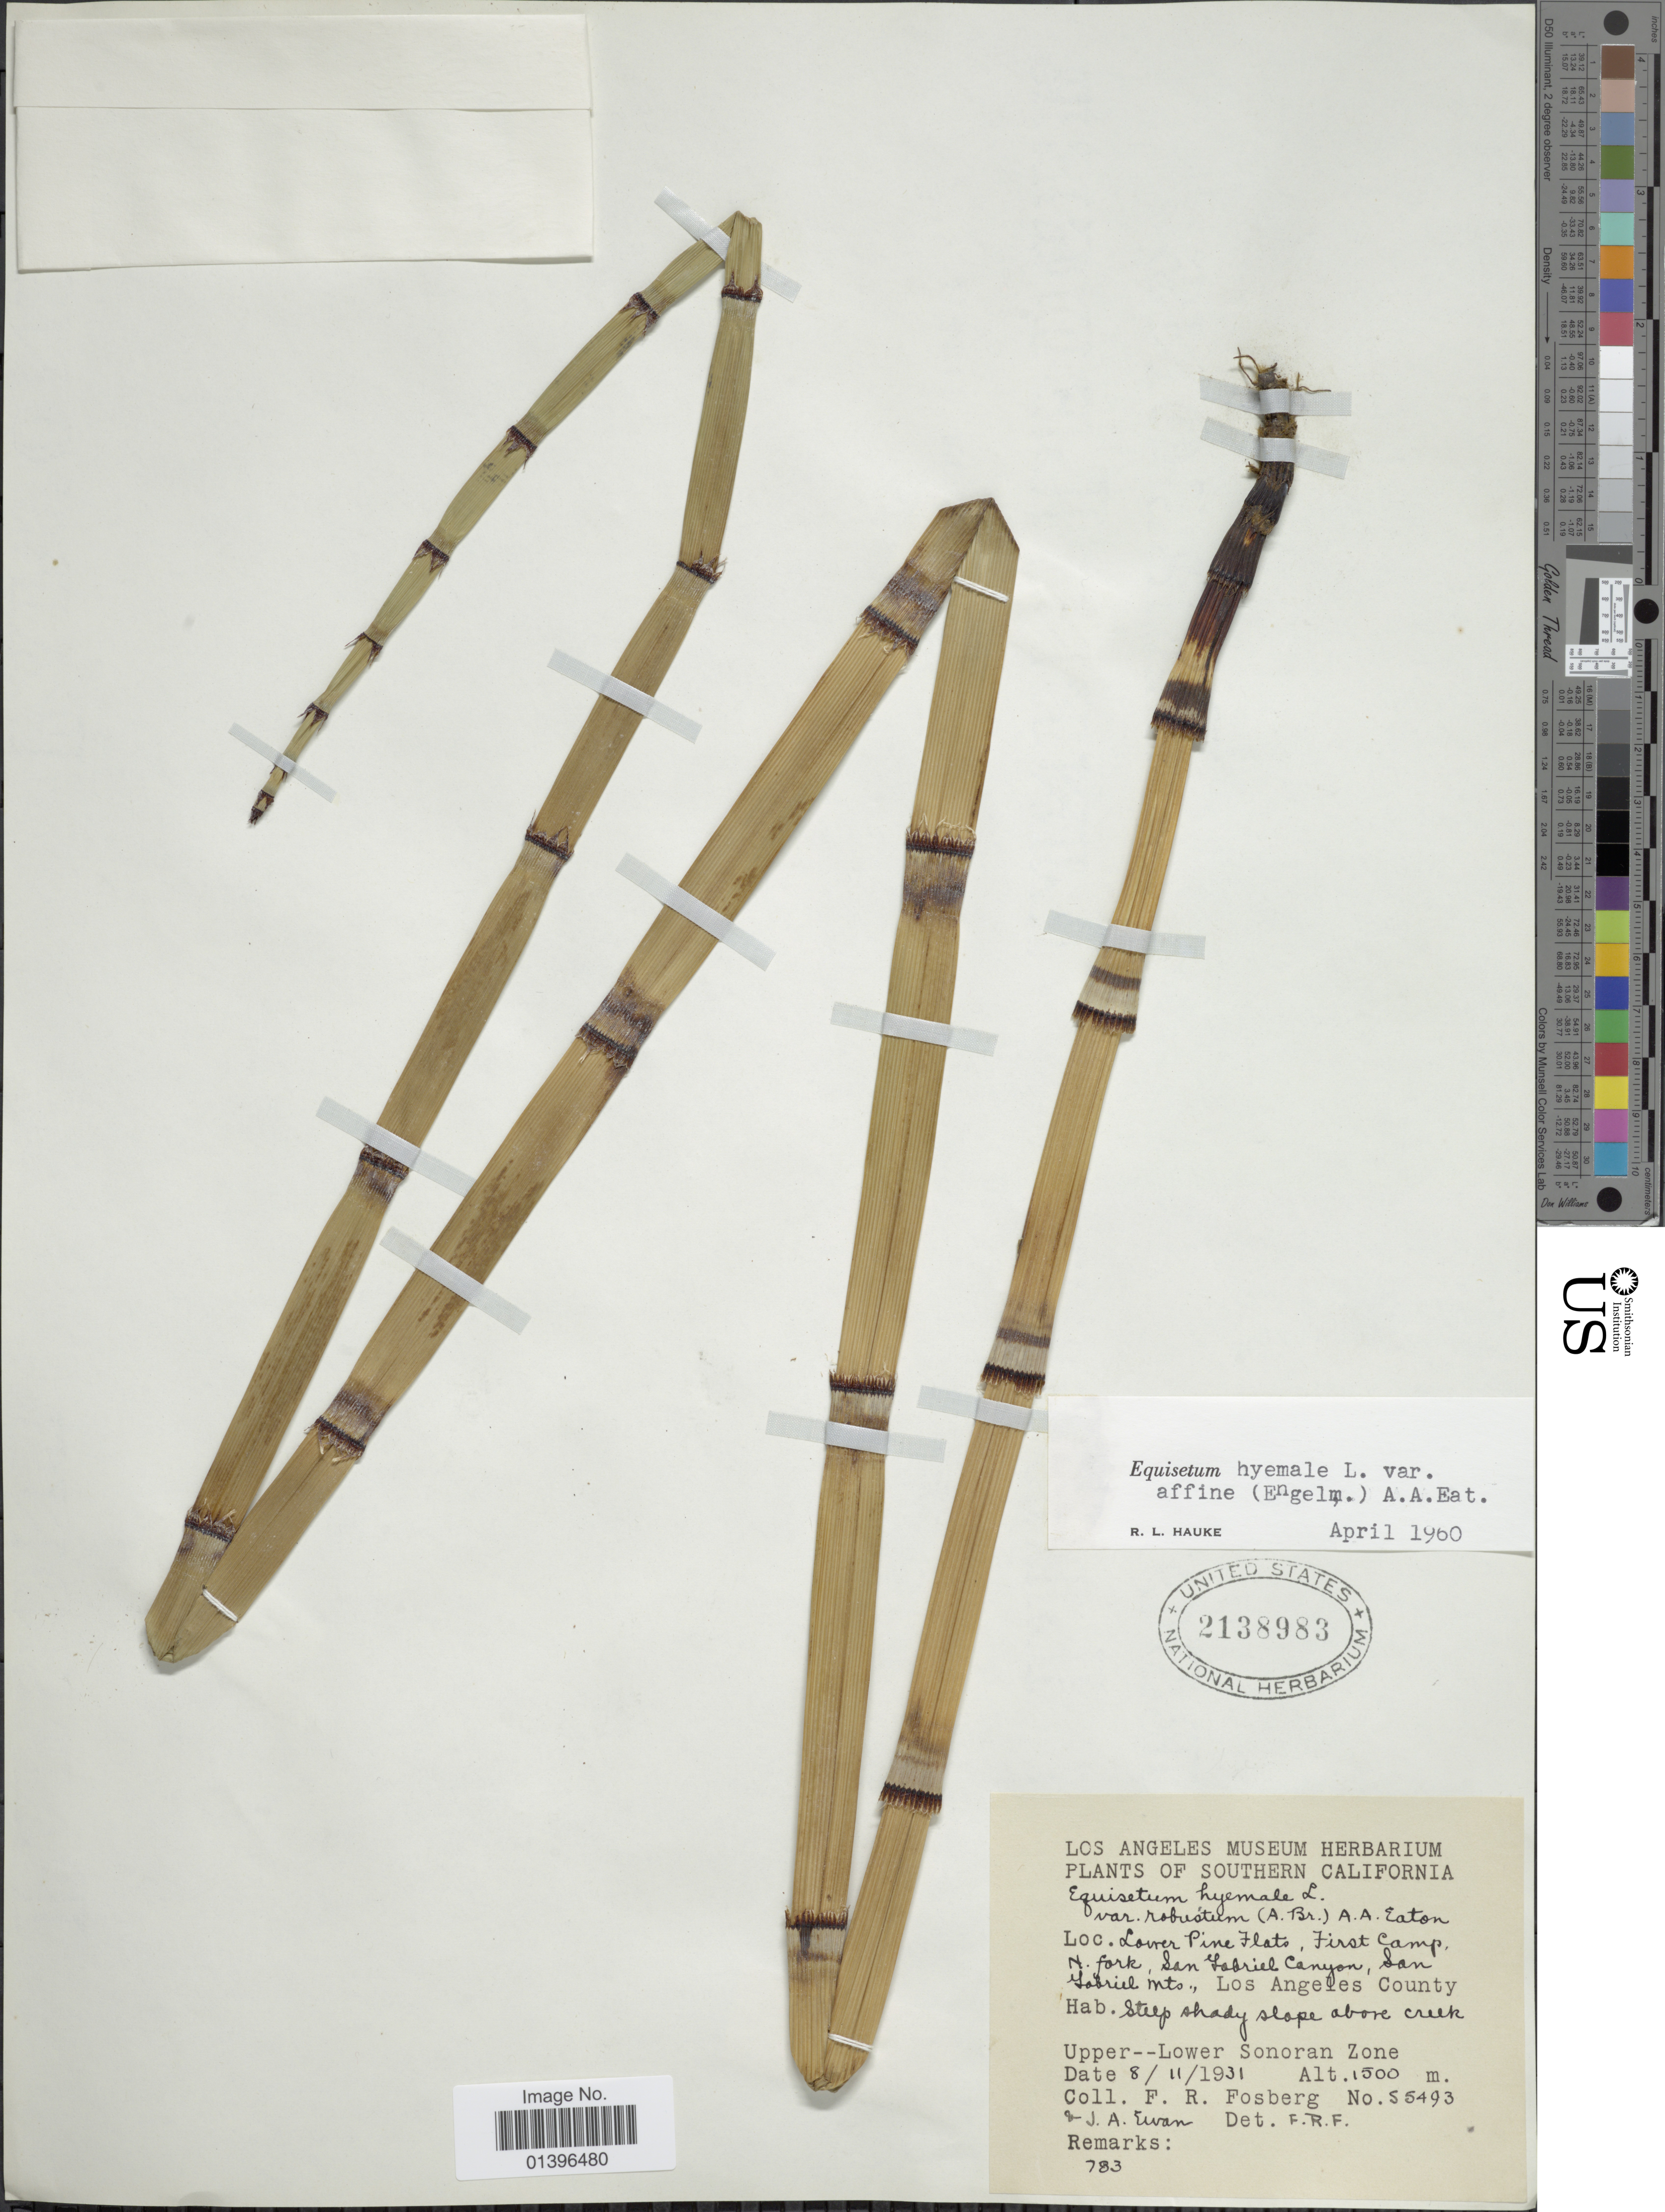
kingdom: Plantae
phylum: Tracheophyta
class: Polypodiopsida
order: Equisetales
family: Equisetaceae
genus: Equisetum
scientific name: Equisetum hyemale var. affine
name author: (Engelm.) A.A. Eaton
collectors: F. R. Fosberg & J. A. Ewan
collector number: S5493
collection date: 1931-08-11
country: United States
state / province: California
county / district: Los Angeles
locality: Southern California. Lower Pine Flats, First Camp, N. Fork, San Gabriel Canyon, San Gabriel Mts., Los Angeles County, Upper--Lower Sonoran Zone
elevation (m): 1500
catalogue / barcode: US 2138983